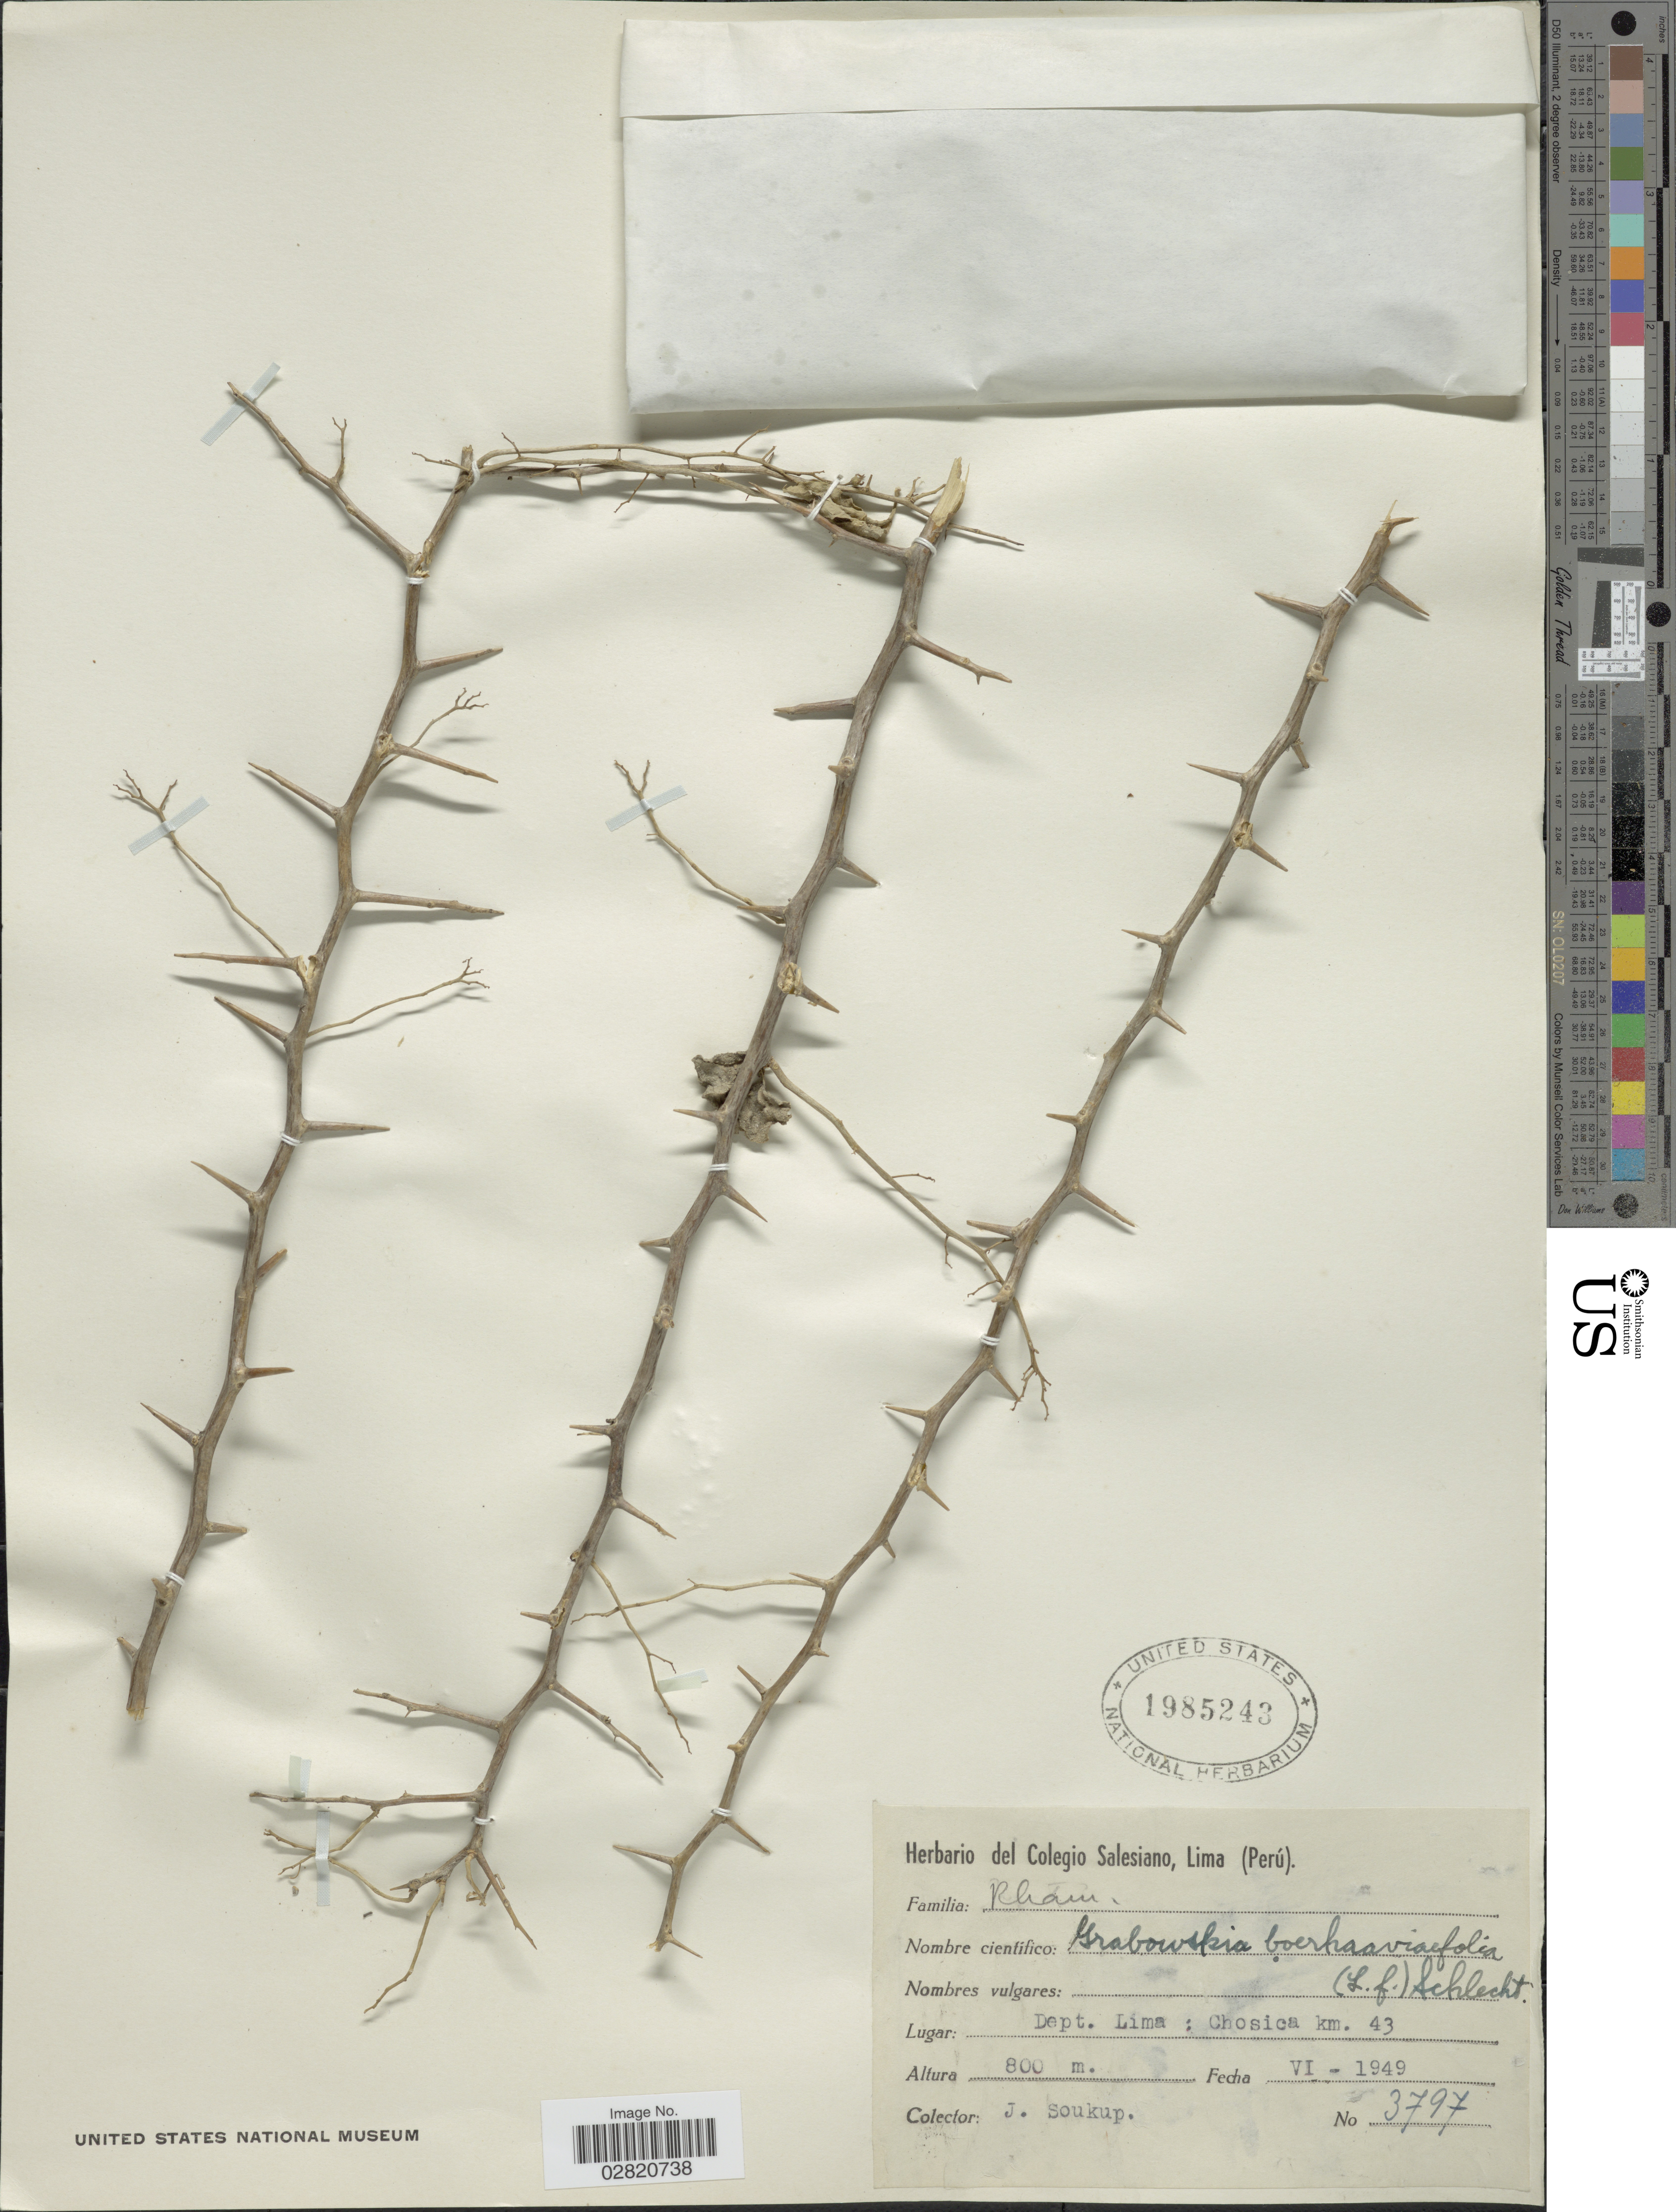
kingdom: Plantae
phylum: Tracheophyta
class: Magnoliopsida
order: Solanales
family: Solanaceae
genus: Grabowskia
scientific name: Grabowskia boerhaaviifolia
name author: Schltdl.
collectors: J. Soukup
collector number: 3797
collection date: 1949-06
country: Peru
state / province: Lima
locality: Dept. Lima: Chosica km. 43.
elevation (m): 800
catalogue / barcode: US 1985243